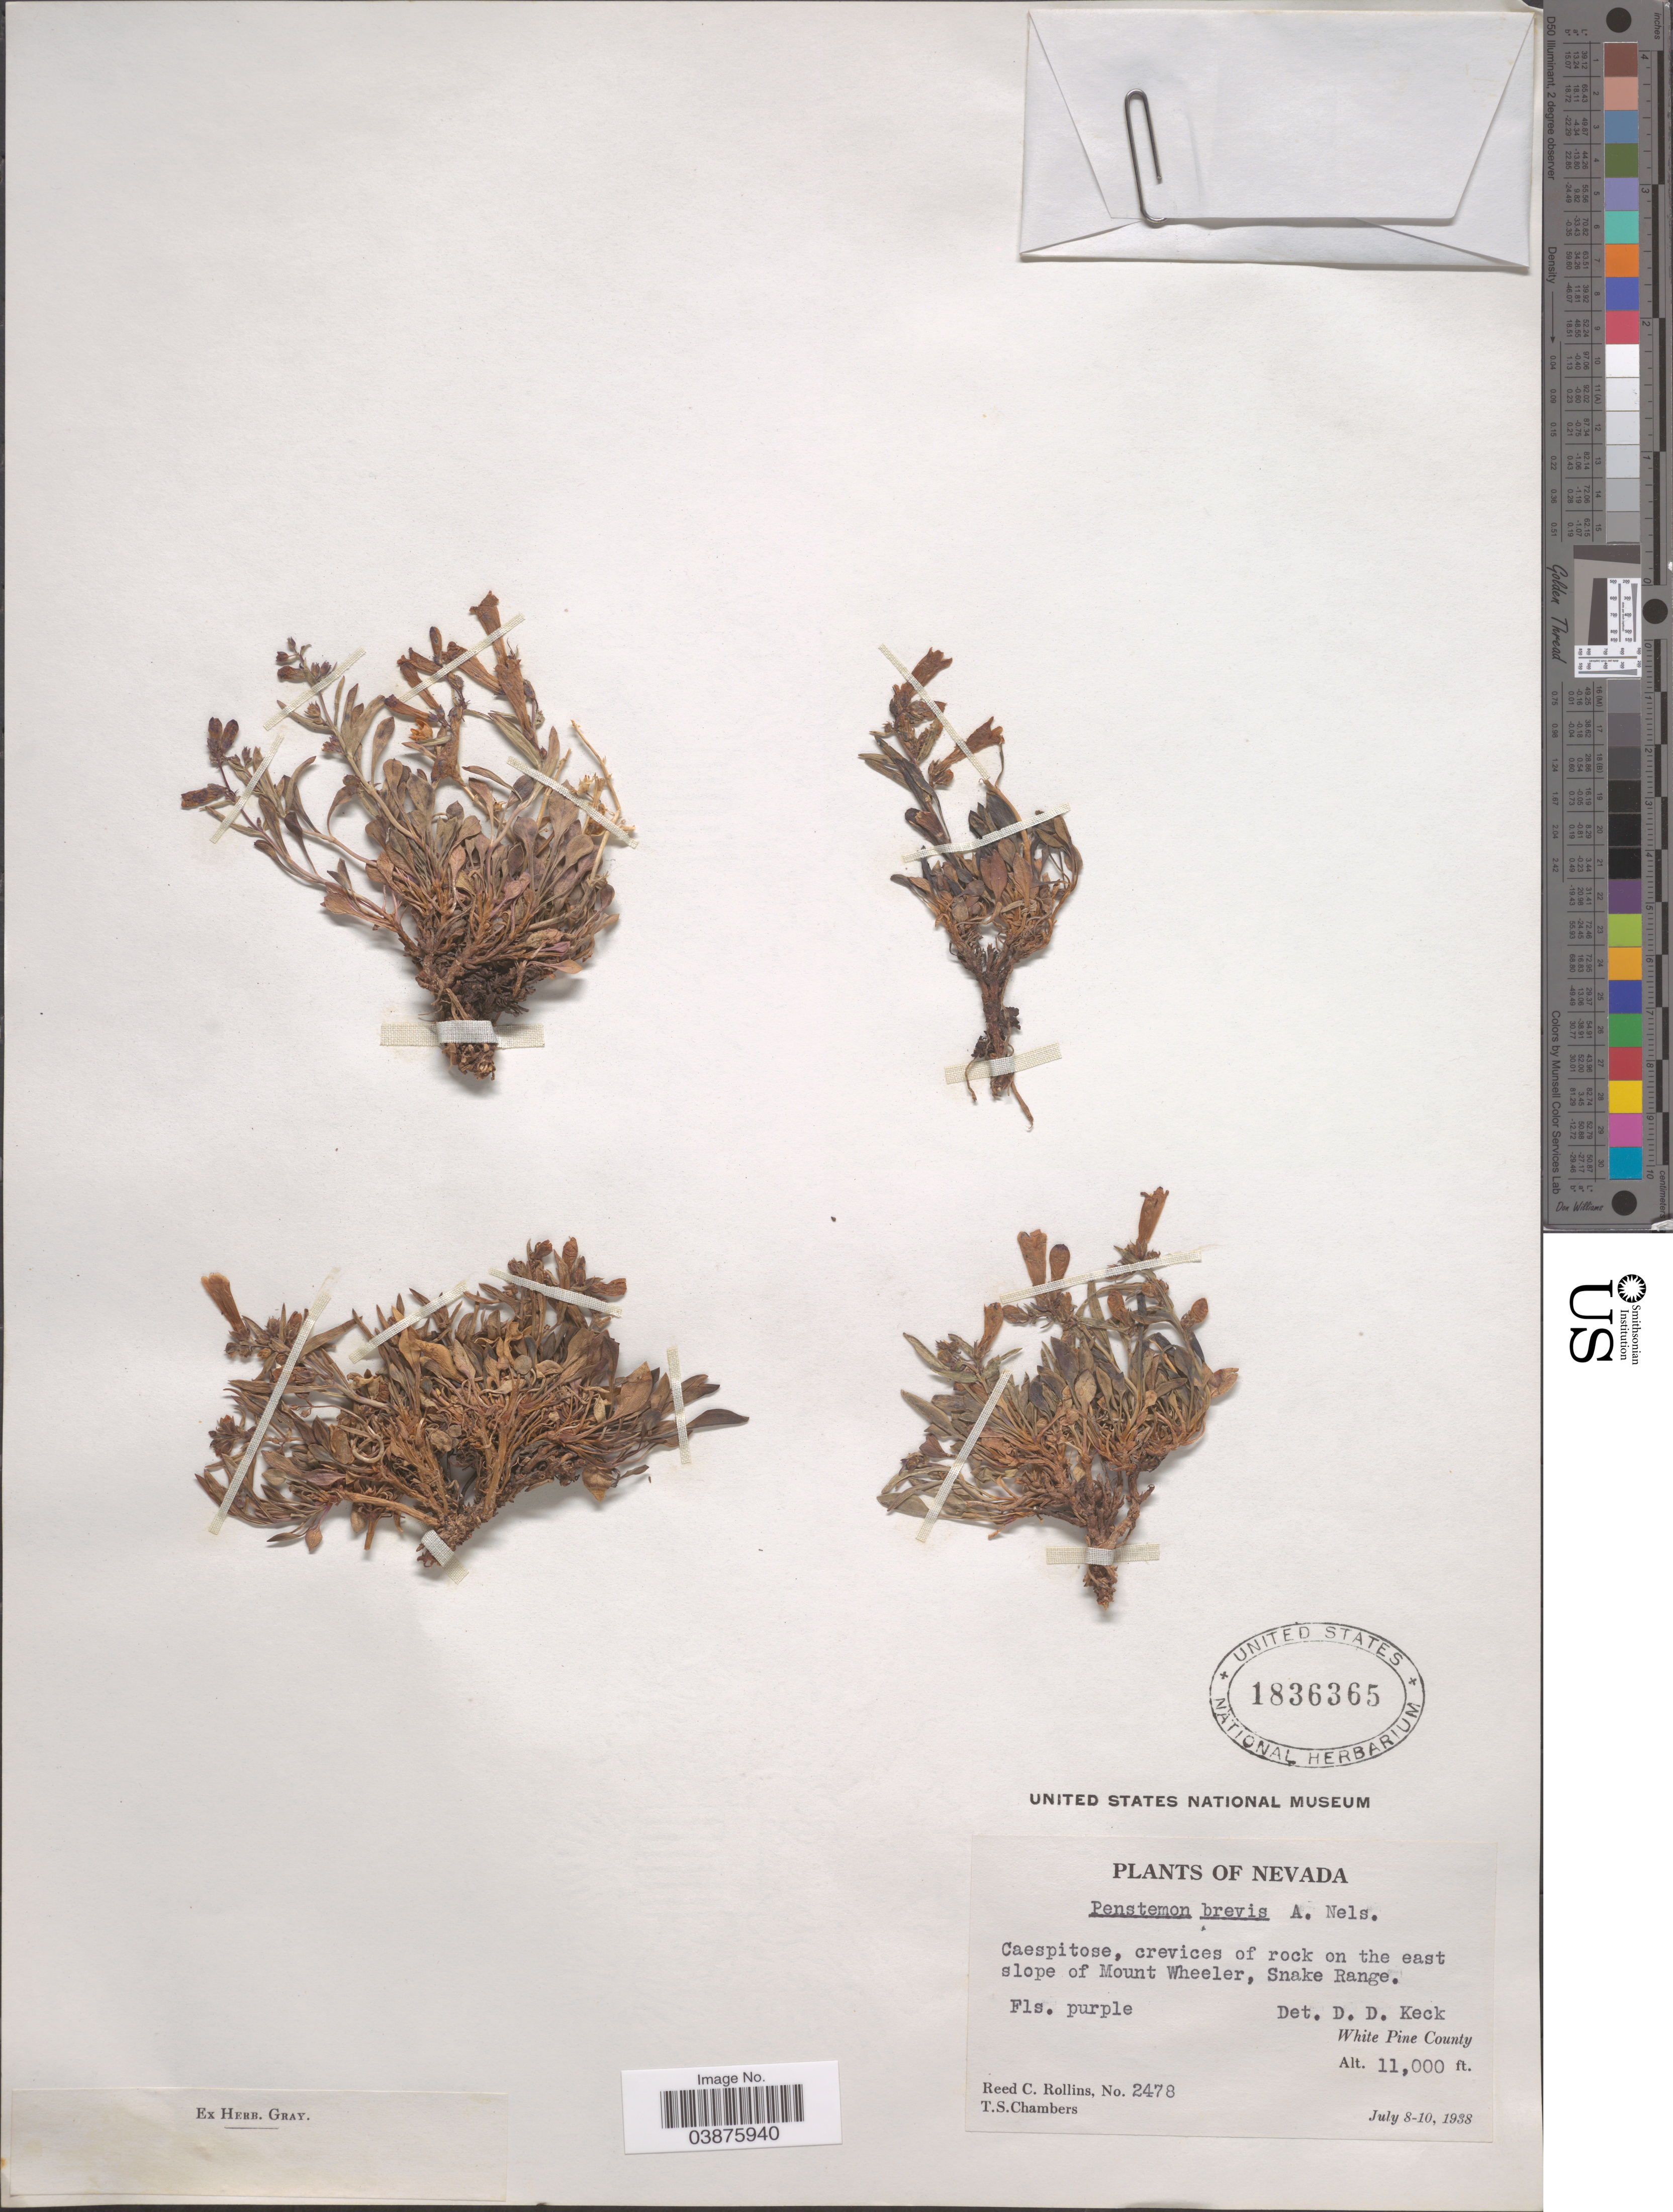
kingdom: Plantae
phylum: Tracheophyta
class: Magnoliopsida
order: Lamiales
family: Plantaginaceae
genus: Penstemon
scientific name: Penstemon humilis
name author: Nutt. ex A. Gray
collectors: R. C. Rollins & T. Chambers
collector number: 2478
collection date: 1938-07-08/1938-07-10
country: United States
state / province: Nevada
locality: On the east slope of Mount Wheeler, Snake Range. White Pine County.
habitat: crevices of rock on the east slope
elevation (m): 3353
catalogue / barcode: US 1836365